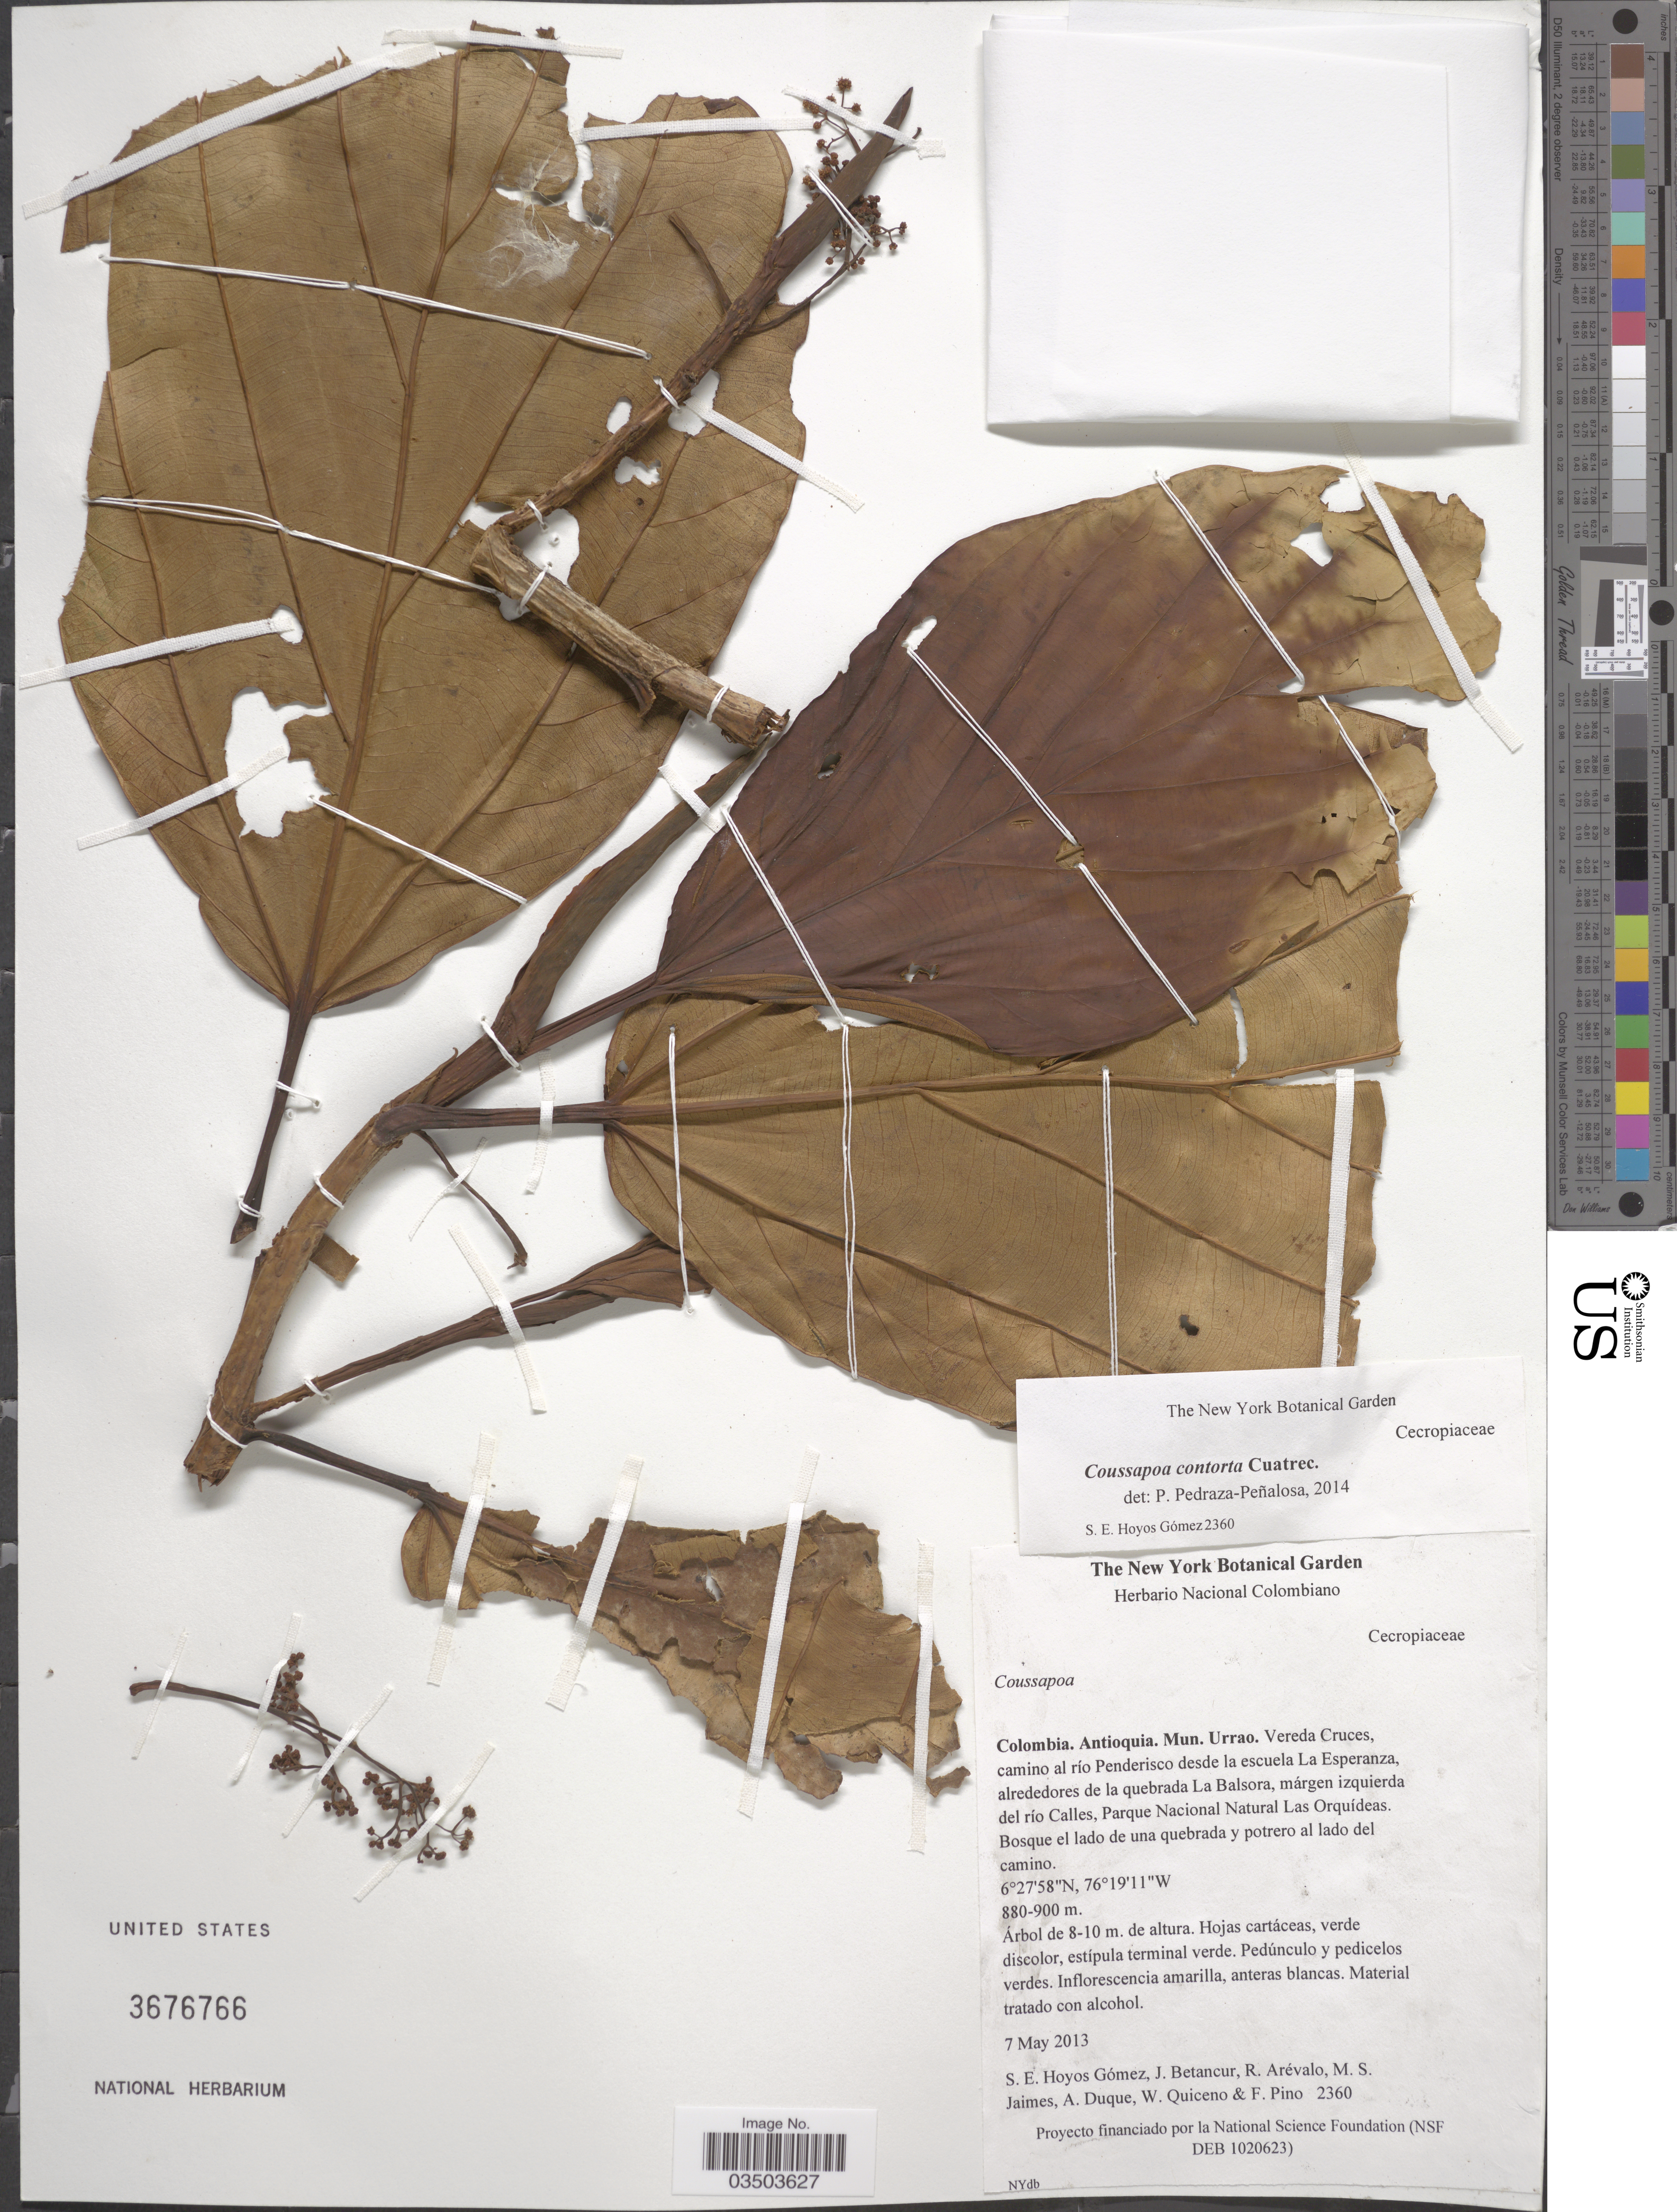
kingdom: Plantae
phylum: Tracheophyta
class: Magnoliopsida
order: Rosales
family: Urticaceae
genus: Coussapoa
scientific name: Coussapoa contorta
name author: Cuatrec.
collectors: S. Hoyos-Gomez, J. Betancur, R. Arevalo, M. Jaimes & et al.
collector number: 2360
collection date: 2013-05-07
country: Colombia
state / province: Antioquia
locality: Mun. Urrao. Vereda Cruces, camino al río Penderisco desde la escuela La Esperanza, alrededores de la quebrada La Balsora, márgen izquierda del río Calles, Parque Nacional Natural Las Orquídeas.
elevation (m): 880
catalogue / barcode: US 3676766